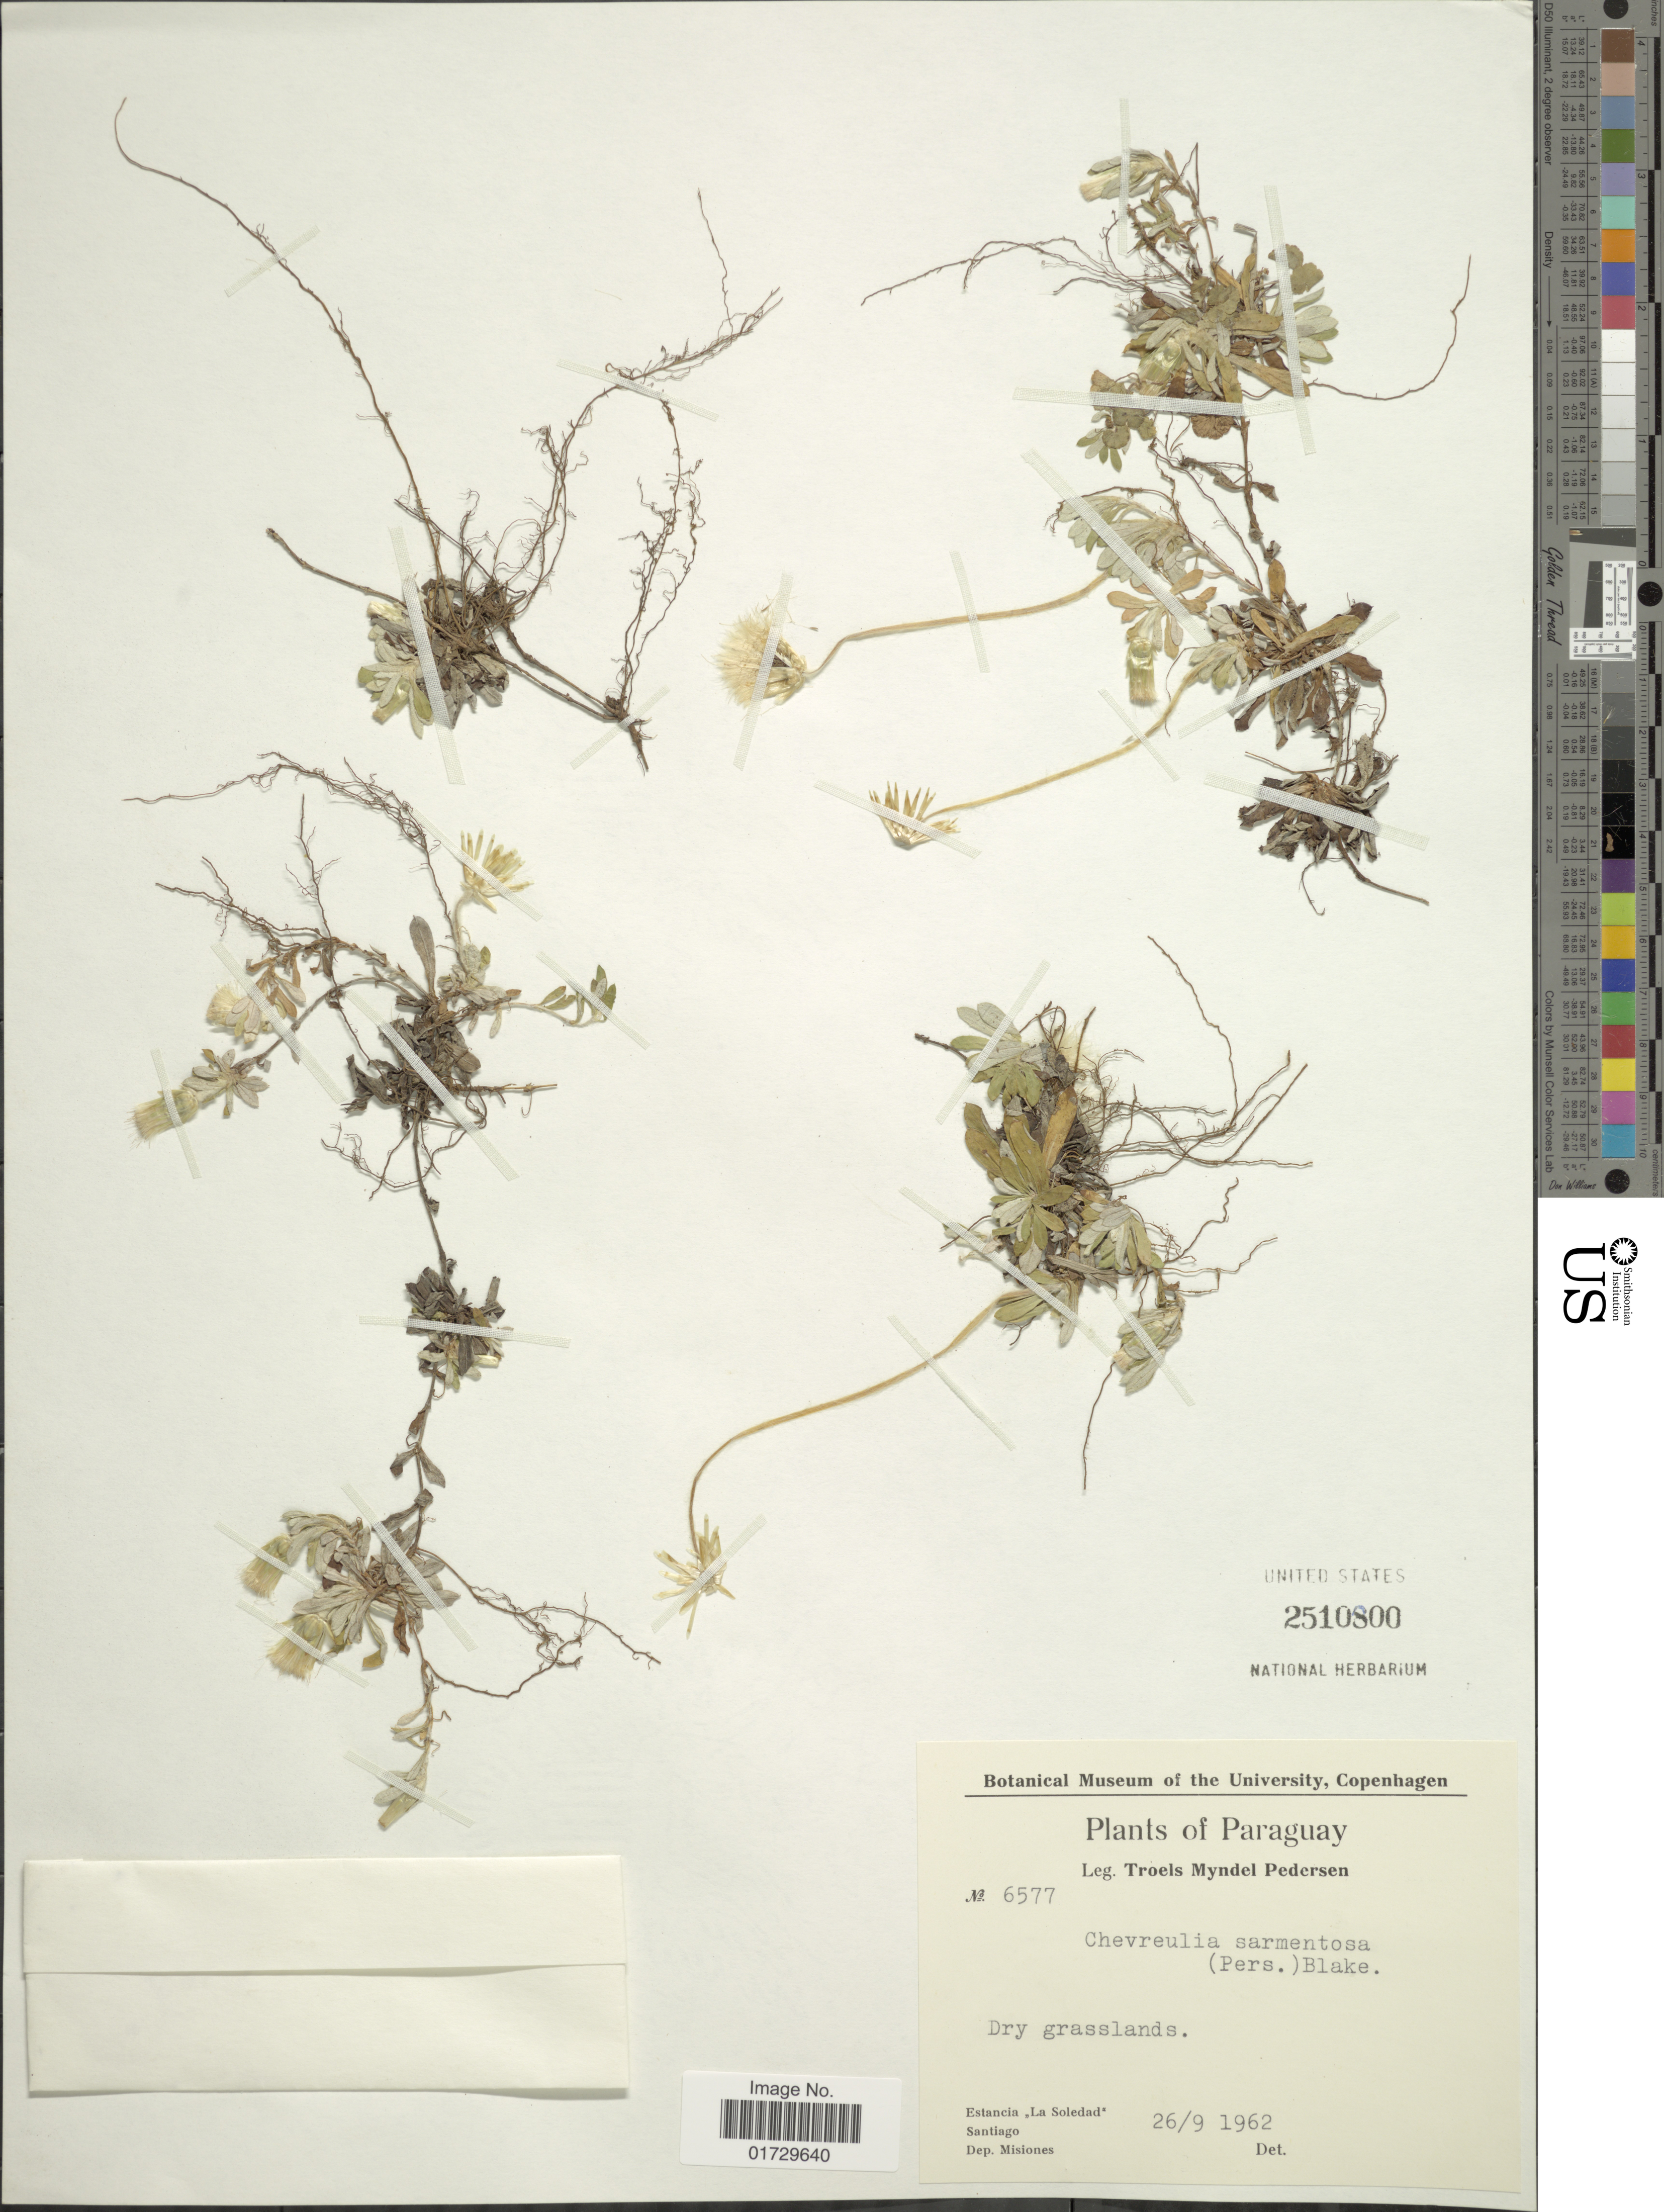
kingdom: Plantae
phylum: Tracheophyta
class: Magnoliopsida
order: Asterales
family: Asteraceae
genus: Chevreulia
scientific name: Chevreulia sarmentosa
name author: (Pers.) S.F. Blake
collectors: T. Pederson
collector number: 6577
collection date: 1962-09-26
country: Paraguay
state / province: Misiones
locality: Estancia "La Soledad" Santiago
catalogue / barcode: US 2510800